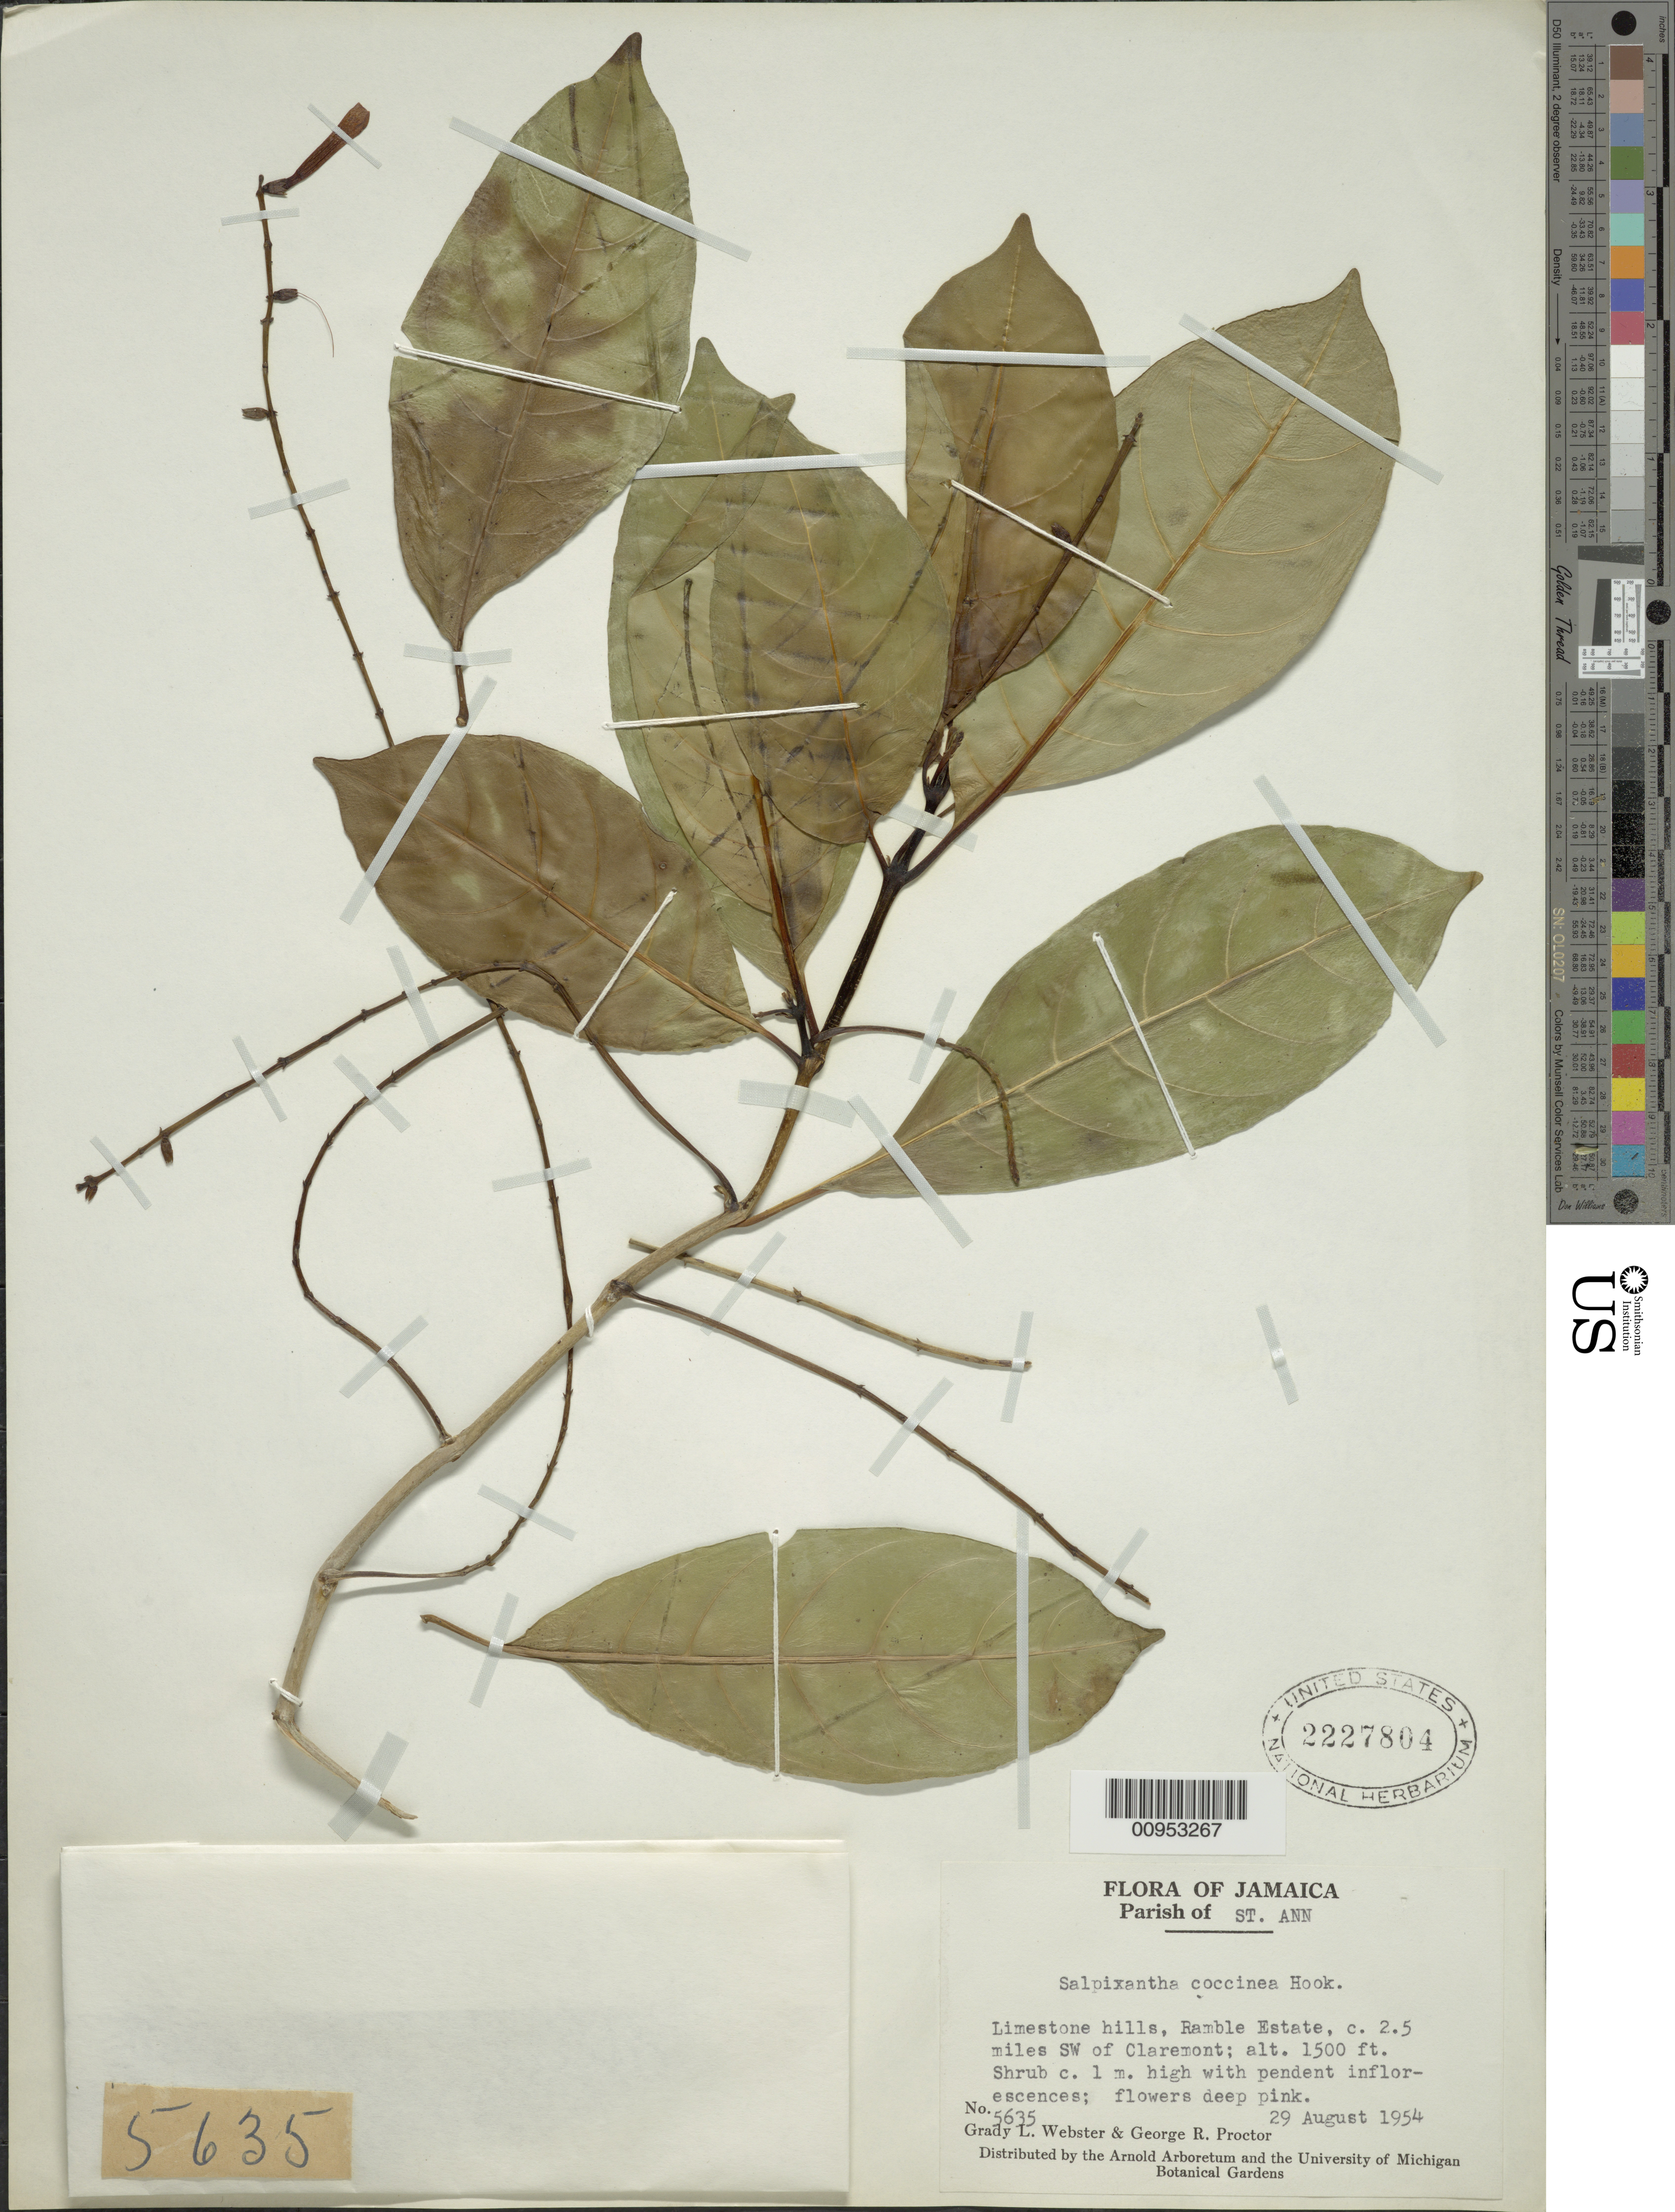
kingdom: Plantae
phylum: Tracheophyta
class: Magnoliopsida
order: Lamiales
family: Acanthaceae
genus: Salpixantha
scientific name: Salpixantha coccinea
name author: Hook.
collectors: G. L. Webster & G. R. Proctor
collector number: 5635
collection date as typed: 29 Aug 1954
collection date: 1954-08-29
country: Jamaica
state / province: Saint Ann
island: Jamaica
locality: Ramble Estated, ca. 2.5 miles SW of Claremont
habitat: Limestone hills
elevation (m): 457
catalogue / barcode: US 2227804